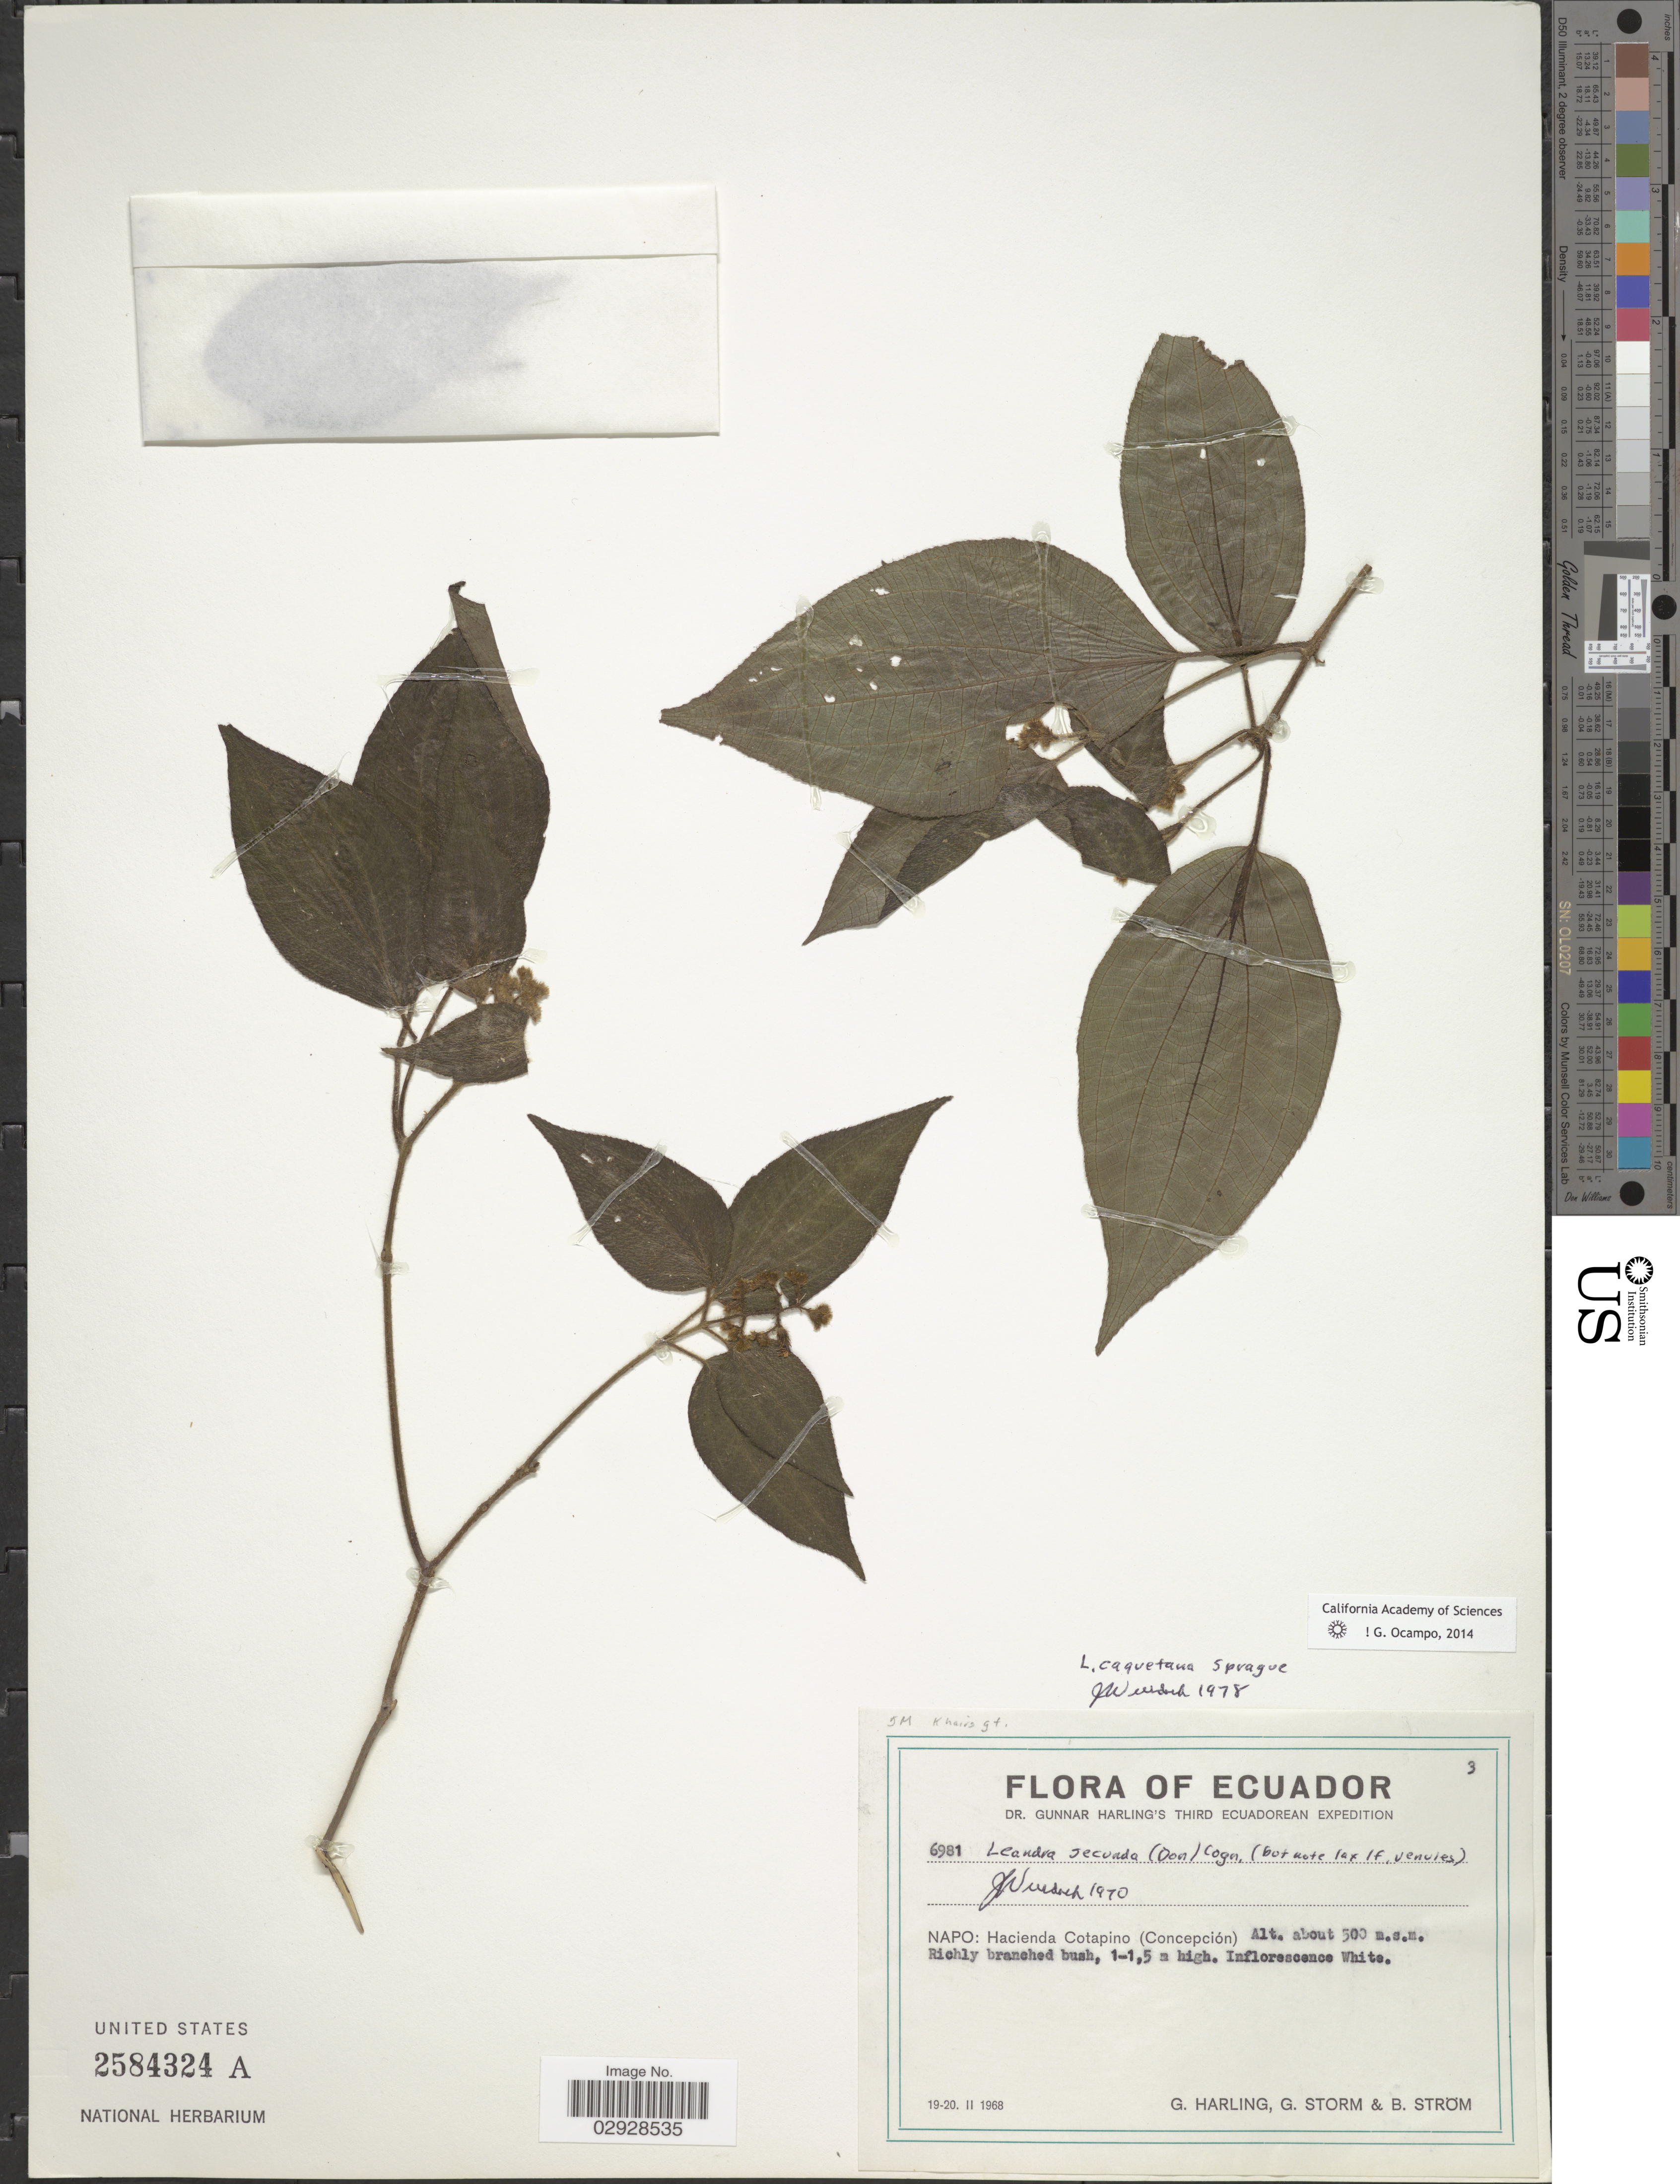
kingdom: Plantae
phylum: Tracheophyta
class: Magnoliopsida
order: Myrtales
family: Melastomataceae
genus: Leandra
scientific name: Leandra caquetana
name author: Sprague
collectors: G. Harling, G. Storm & B. Ström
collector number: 6981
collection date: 1968-02-19/1968-02-20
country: Ecuador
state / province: Napo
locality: Hacienda Cotapino (Concepción).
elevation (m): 500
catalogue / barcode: US 2584324A